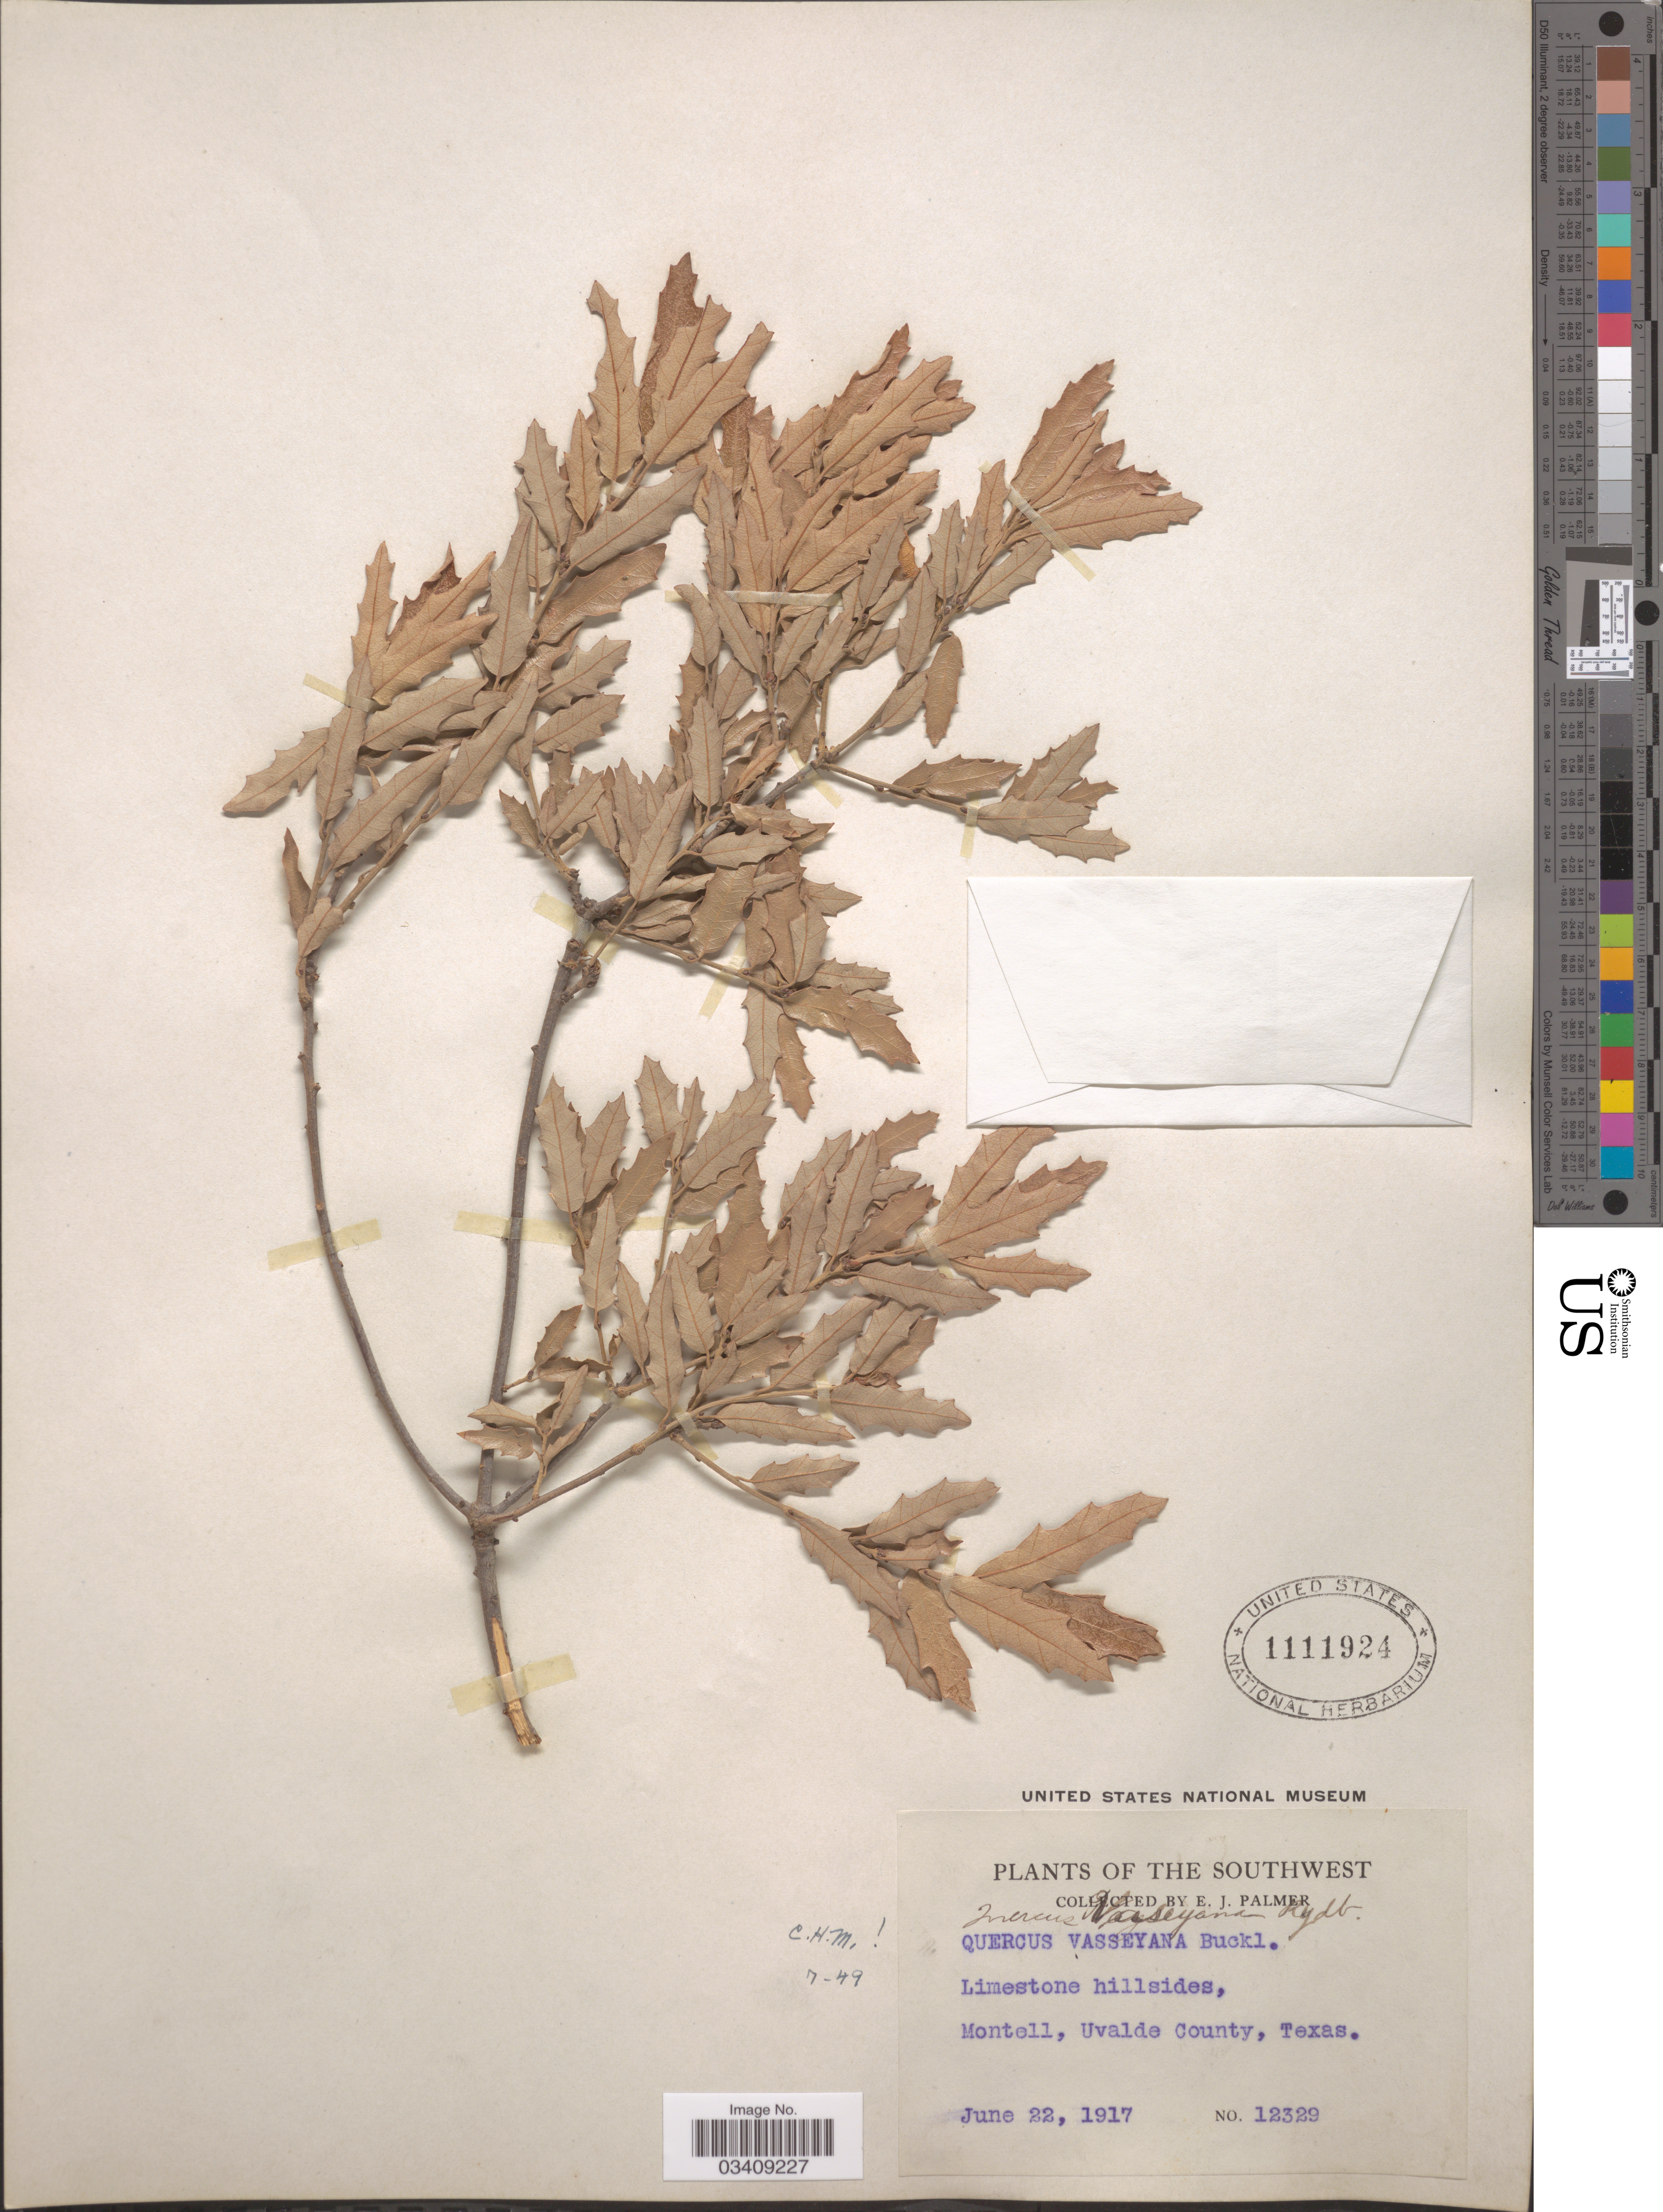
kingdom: Plantae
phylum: Tracheophyta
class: Magnoliopsida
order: Fagales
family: Fagaceae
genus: Quercus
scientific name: Quercus undulata var. vaseyana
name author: (Buckley) Rydb.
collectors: E. J. Palmer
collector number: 12329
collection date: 1917-06-22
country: United States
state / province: Texas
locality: The Southwest. Limestone hillsides, Montell, Uvalde County.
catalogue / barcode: US 1111924